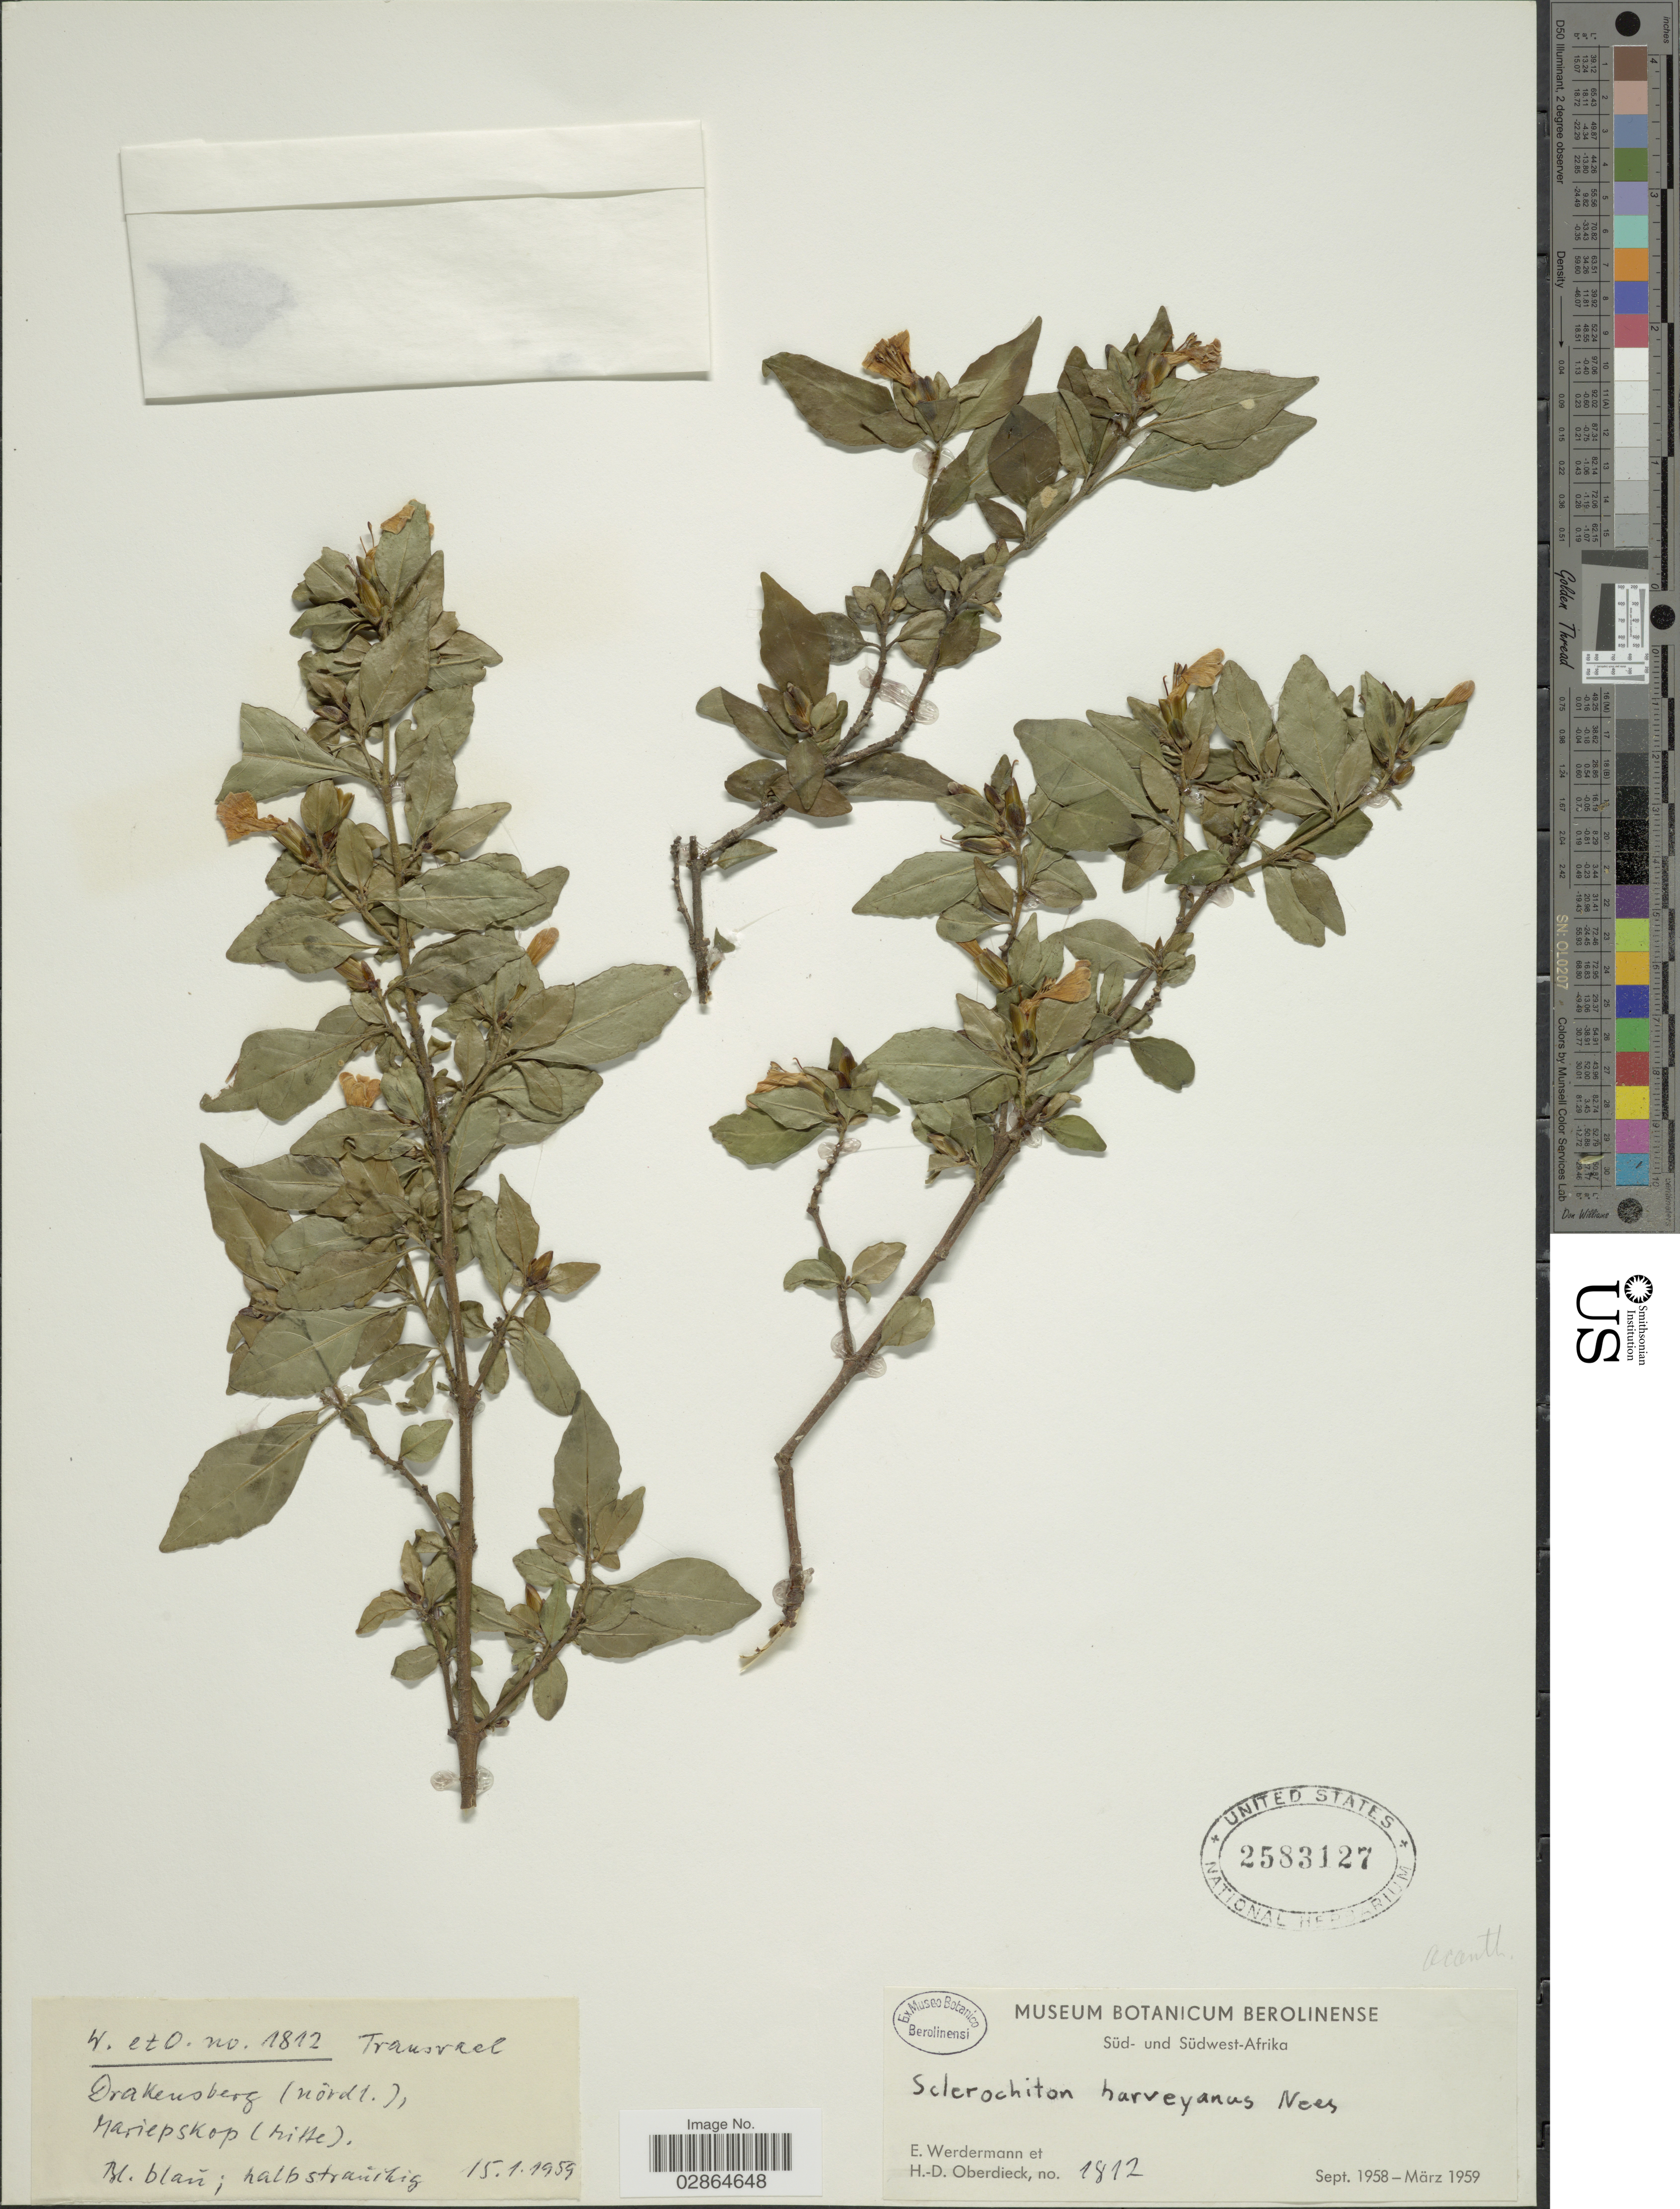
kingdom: Plantae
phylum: Tracheophyta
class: Magnoliopsida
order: Lamiales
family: Acanthaceae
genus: Sclerochiton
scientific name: Sclerochiton harveyanus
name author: Nees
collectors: E. Werdermann & H. Oberdieck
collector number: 1812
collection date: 1959-01-15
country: South Africa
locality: Transvaal, Drakensberg (nõrdl.) Mariepskop (Spitze).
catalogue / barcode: US 2583127